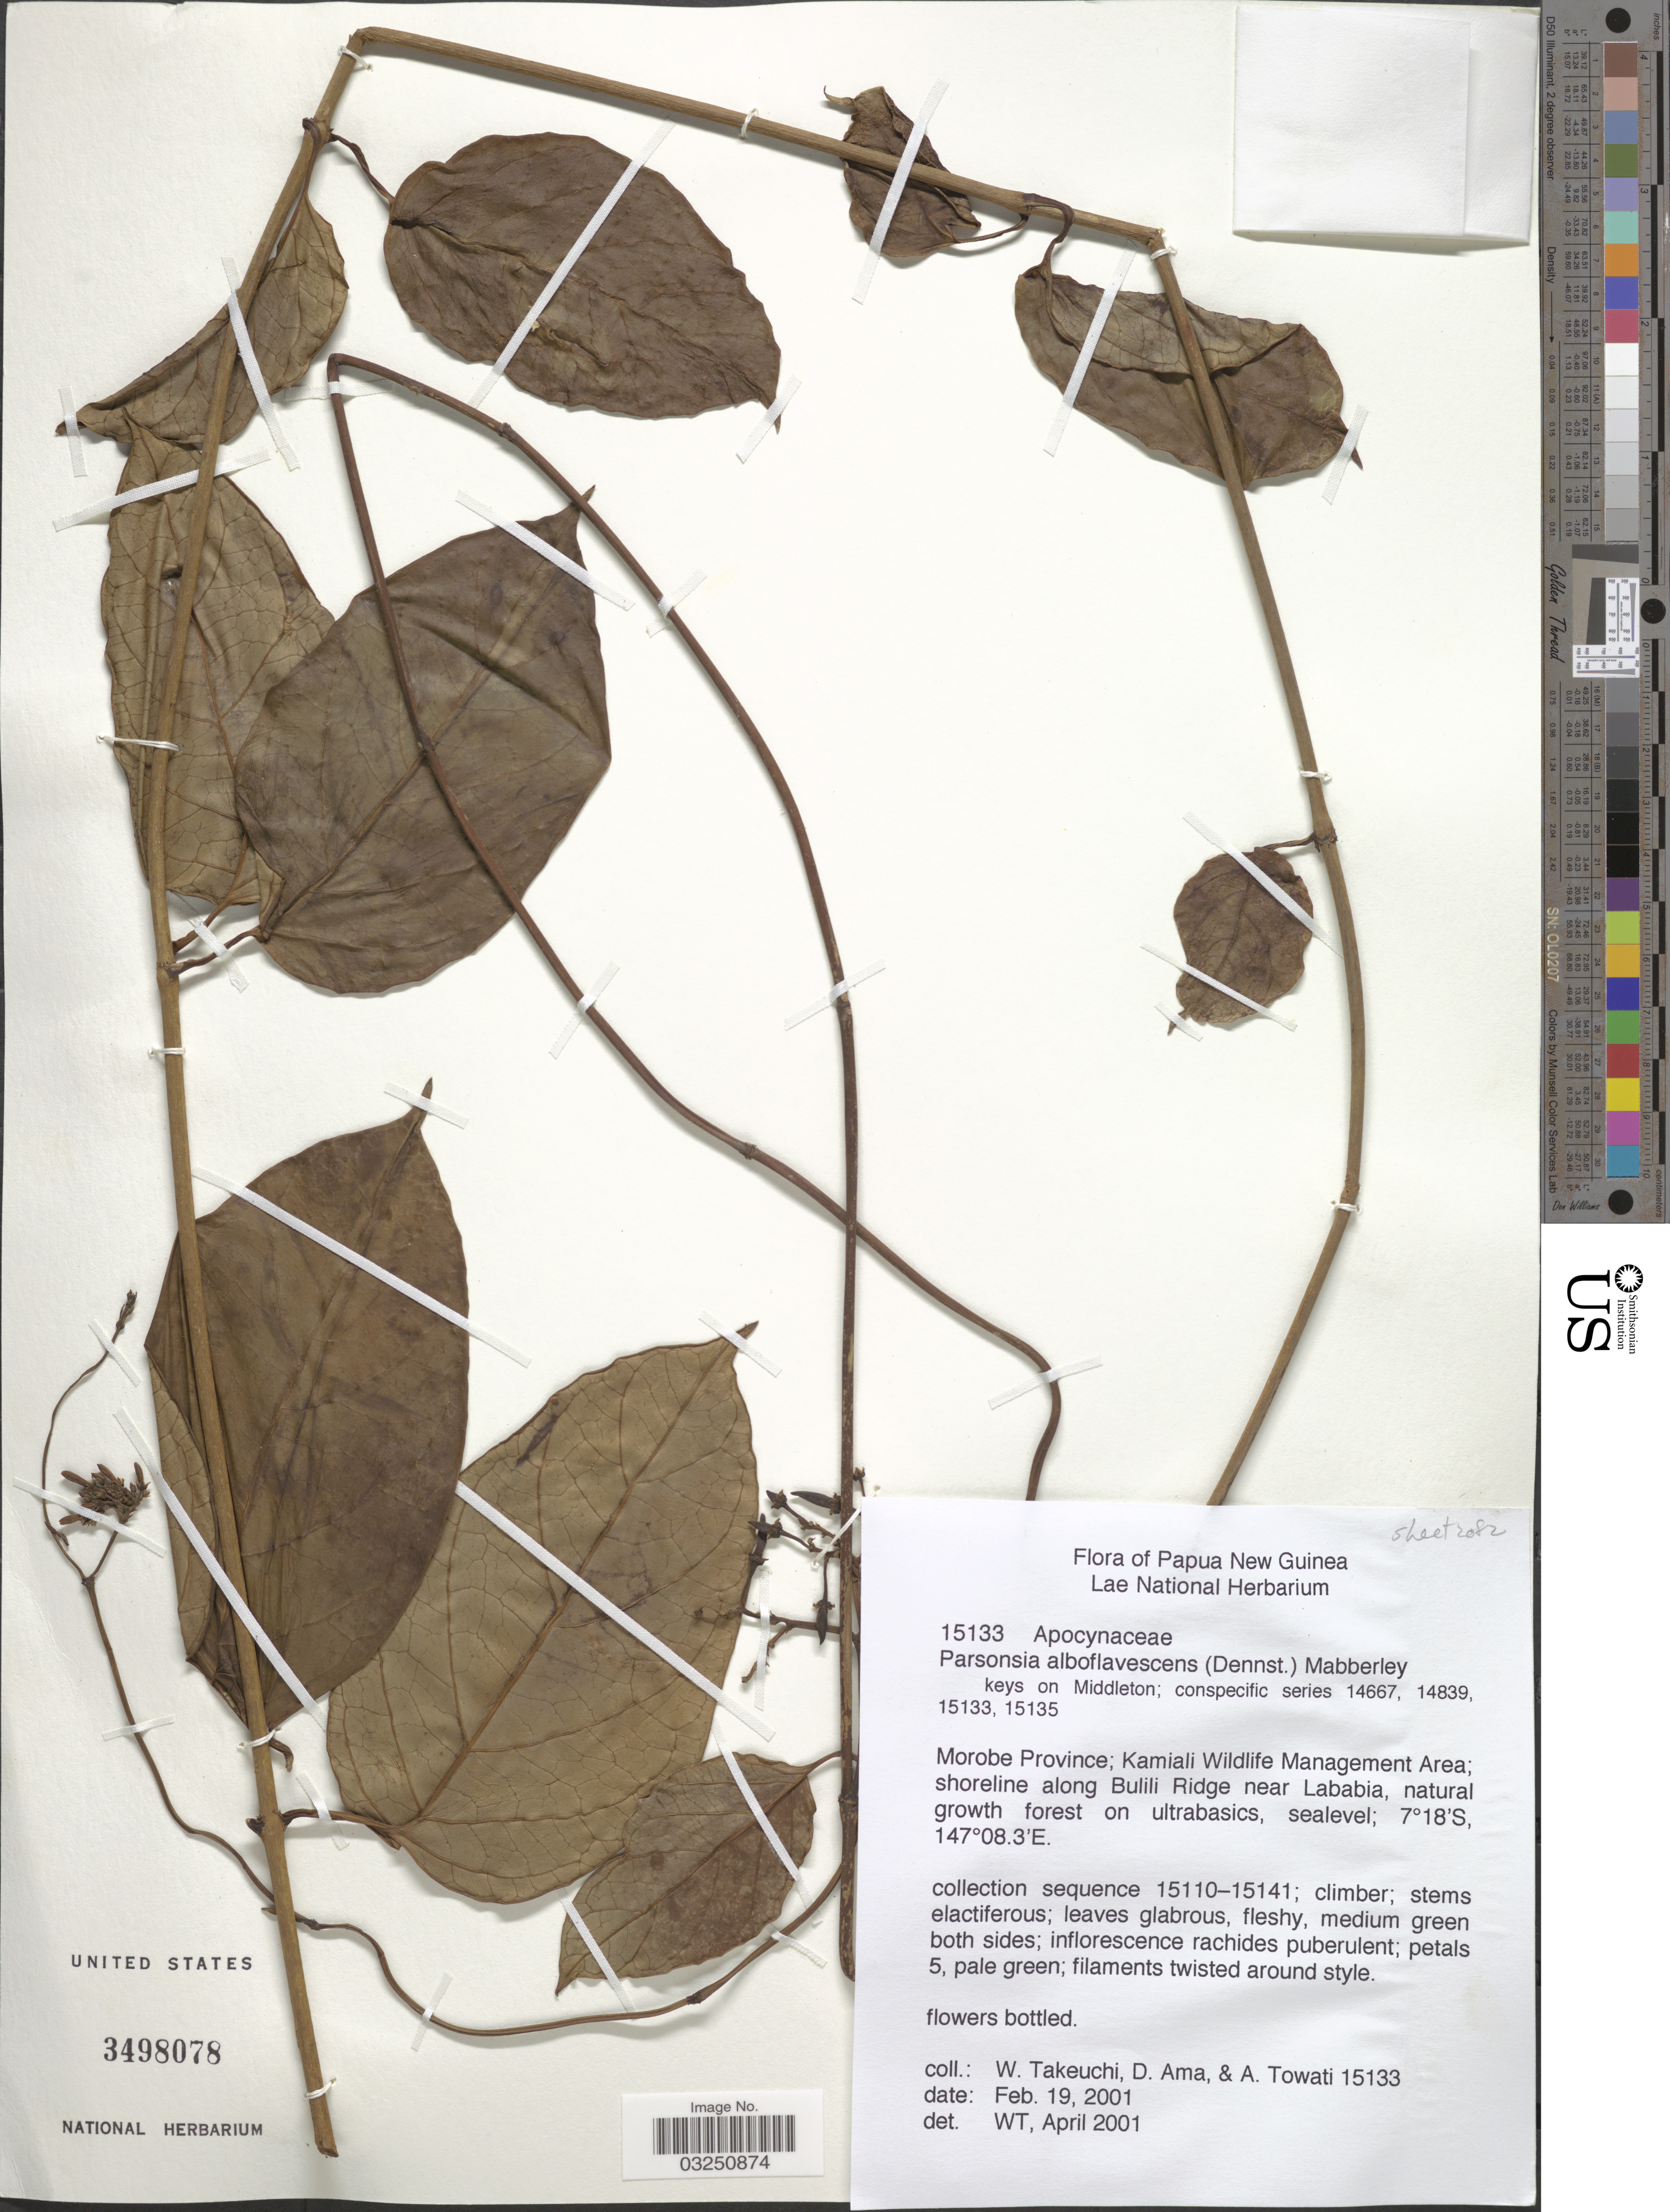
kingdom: Plantae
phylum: Tracheophyta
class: Magnoliopsida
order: Gentianales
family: Apocynaceae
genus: Parsonsia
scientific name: Parsonsia alboflavescens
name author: (Dennst.) Mabberley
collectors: W. Takeuchi, D. Ama & A. Towati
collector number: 15133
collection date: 2001-02-19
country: Papua New Guinea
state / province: Morobe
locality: Morobe Province; Kamiali Wildlife Management Area; shoreline along Bulili Ridge near Lababia.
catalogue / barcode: US 3498078